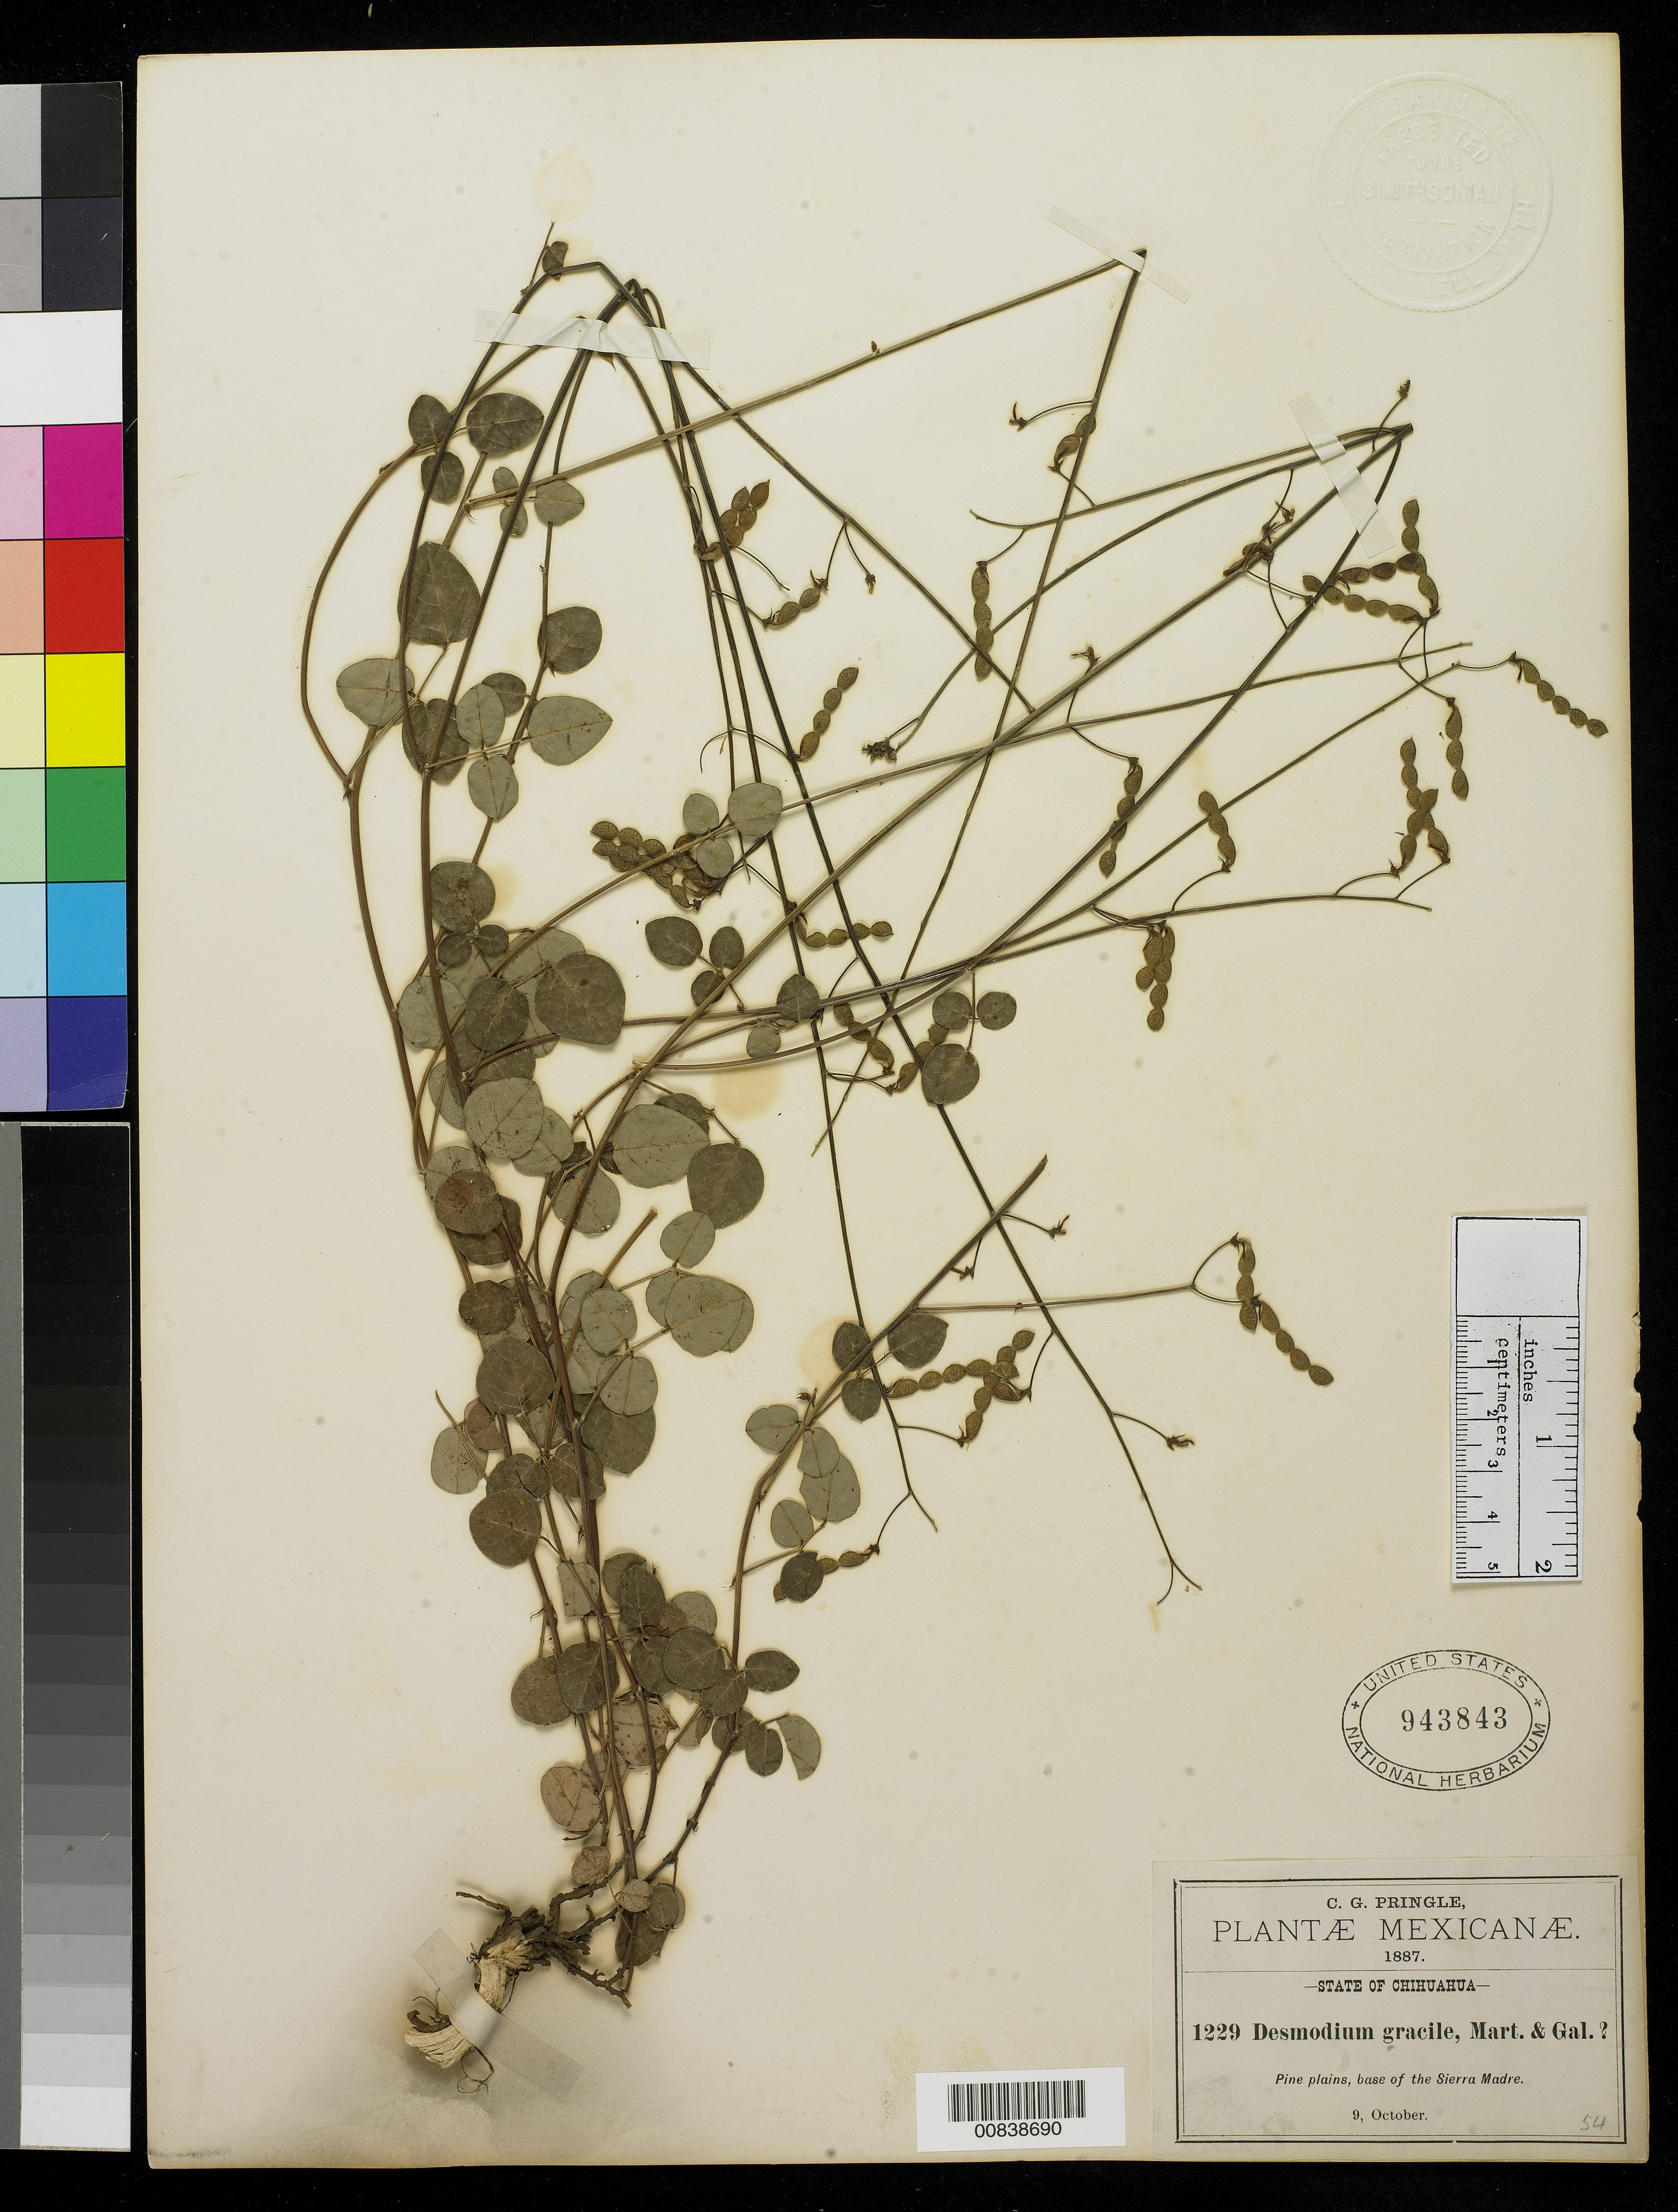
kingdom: Plantae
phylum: Tracheophyta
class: Magnoliopsida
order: Fabales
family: Fabaceae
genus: Desmodium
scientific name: Desmodium gracile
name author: M. Martens & Galeotti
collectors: C. G. Pringle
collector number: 1229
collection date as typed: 09 Oct 1887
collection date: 1887-10-09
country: Mexico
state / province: Chihuahua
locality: Base of the Sierra Madre, Chihuahua.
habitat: Pine plains.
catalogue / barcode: US 943843